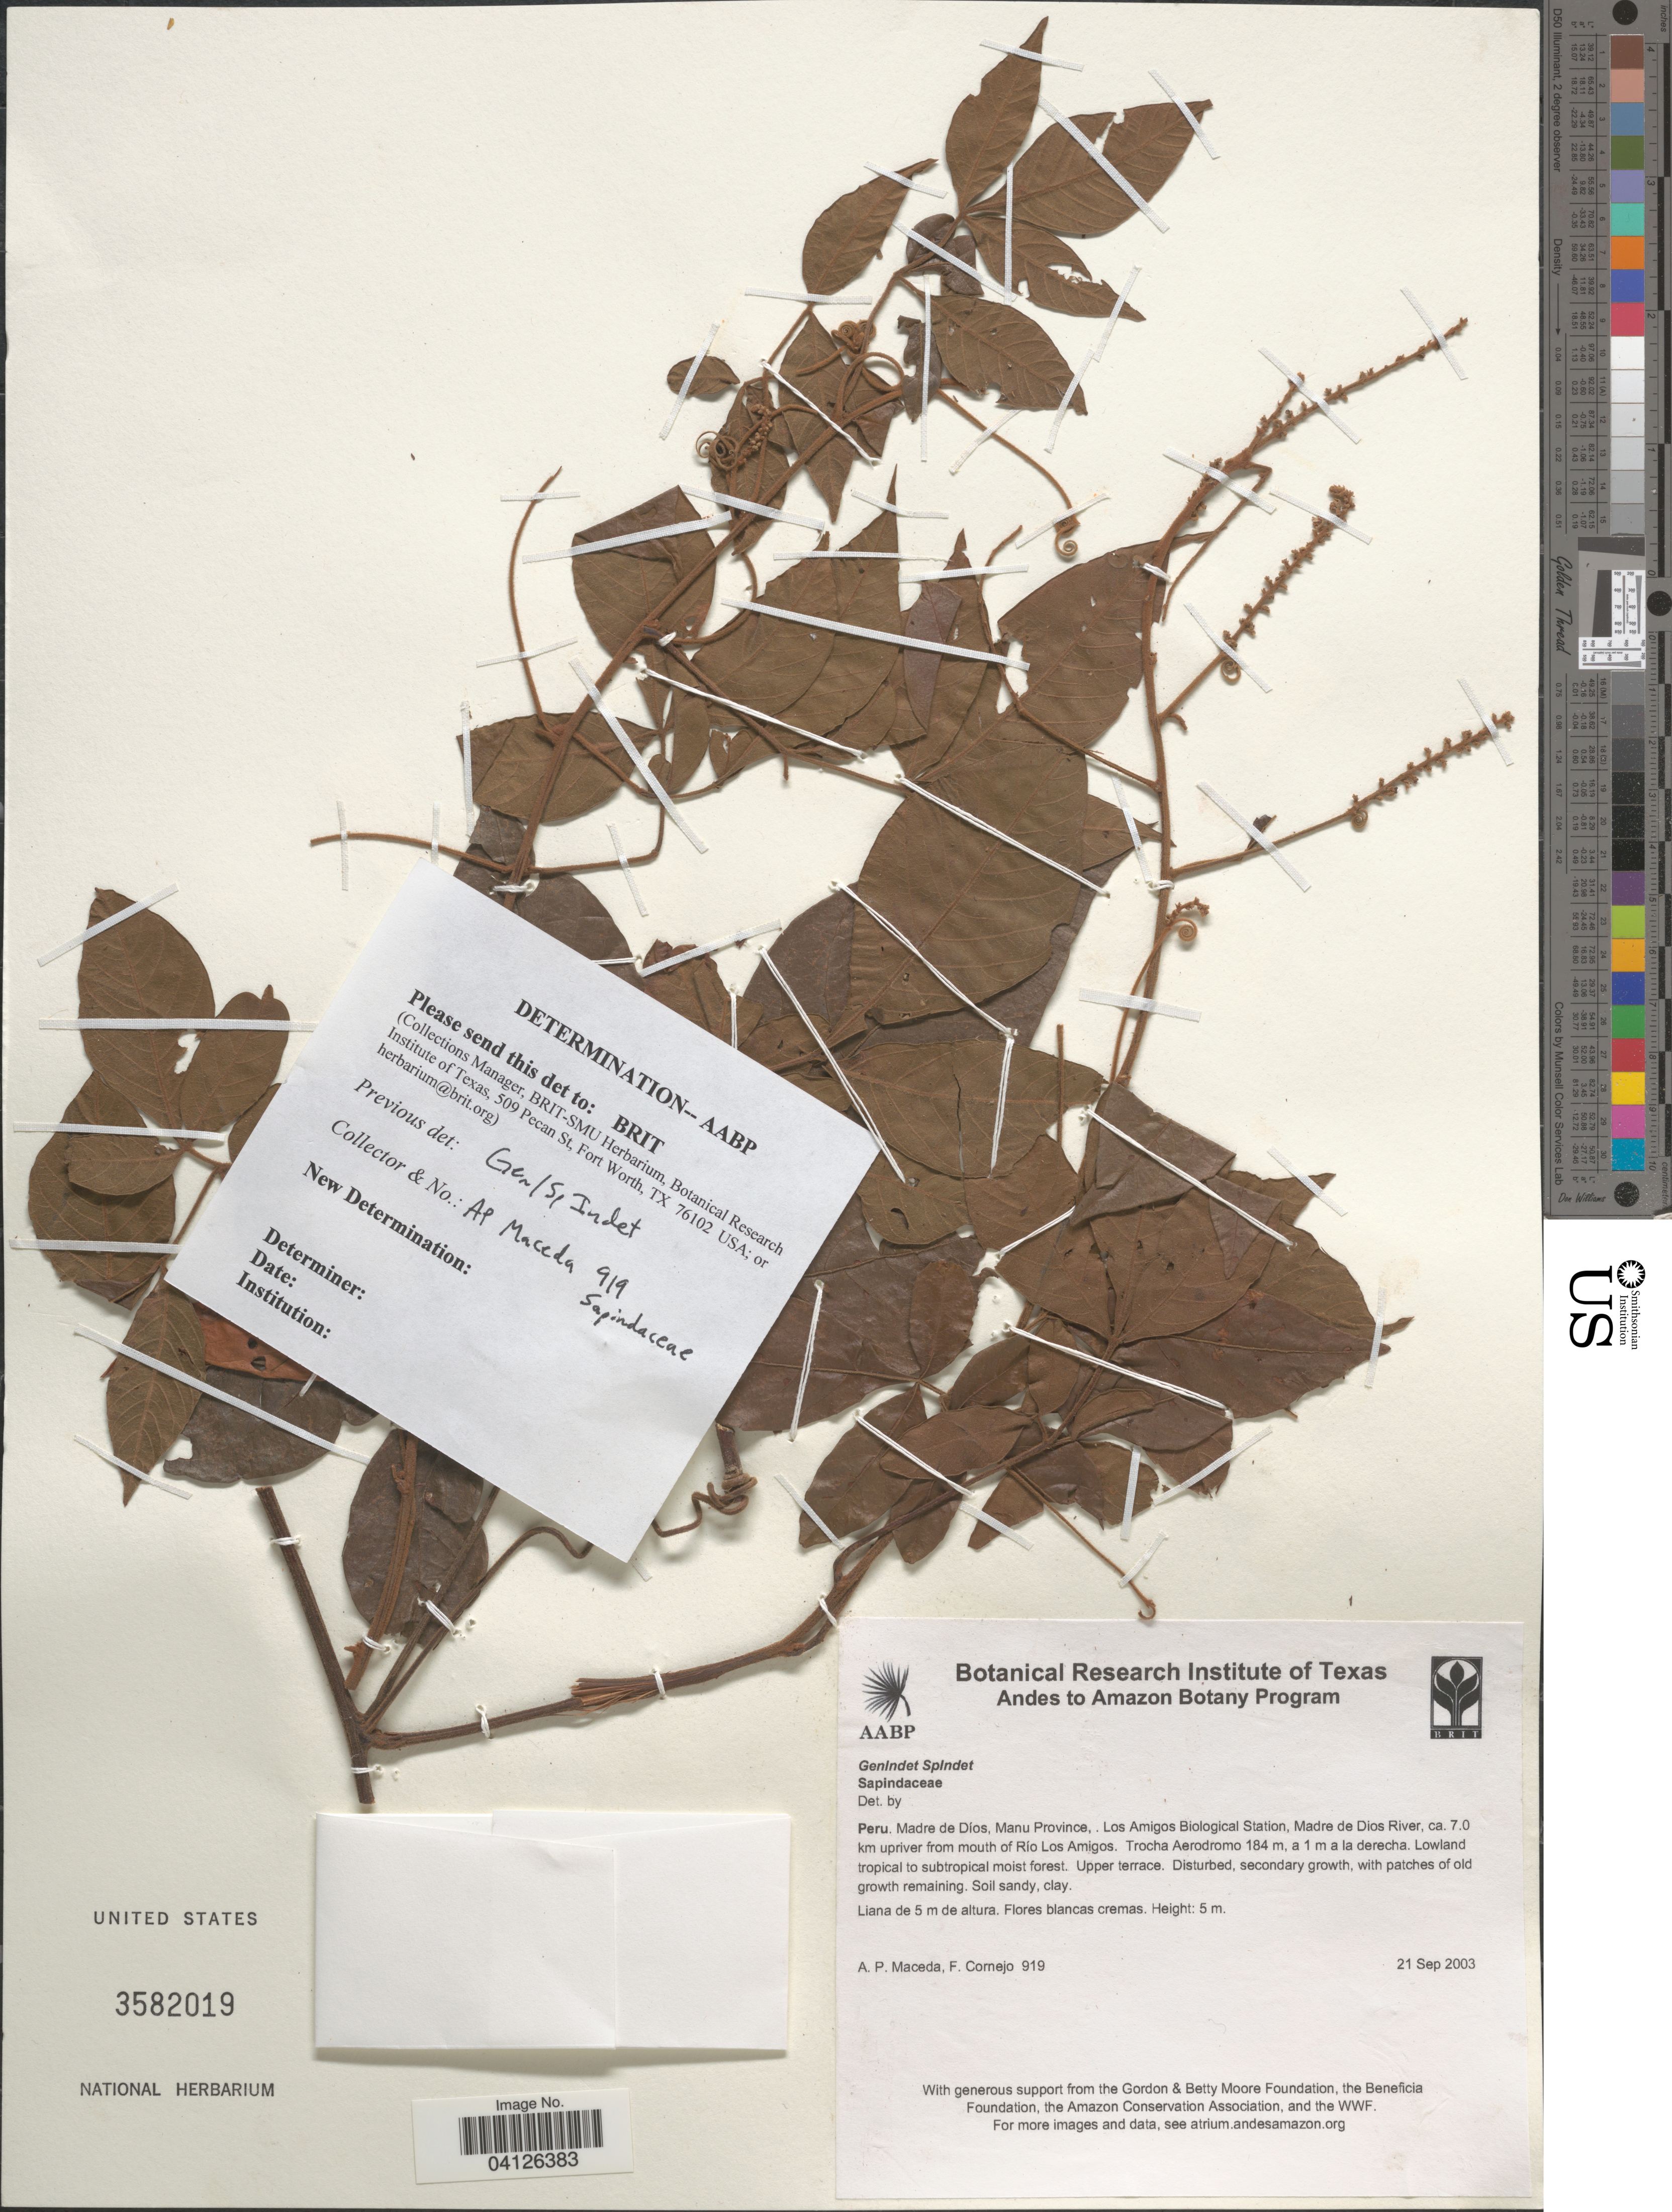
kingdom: Plantae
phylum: Tracheophyta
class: Magnoliopsida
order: Sapindales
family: Sapindaceae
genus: Serjania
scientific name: Serjania pannifolia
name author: Radlk.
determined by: Acevedo-Rodriguez, P., (US), Smithsonian Institution - National Museum of Natural History (UNITED STATES)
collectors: A. Maceda & F. Cornejo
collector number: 919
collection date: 2003-09-21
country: Peru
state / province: Madre de Dios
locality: Manu Province, . Los Amigos Biological Station, Madre de Dios River, ca. 7.0 km upriver from mouth of Río Los Amigos. Trocha Aerodromo, a 1 m a la derecha.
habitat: Disturbed, secondary growth, with patches of old growth remaining. soil sandy, clay.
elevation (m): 184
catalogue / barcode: US 3582019